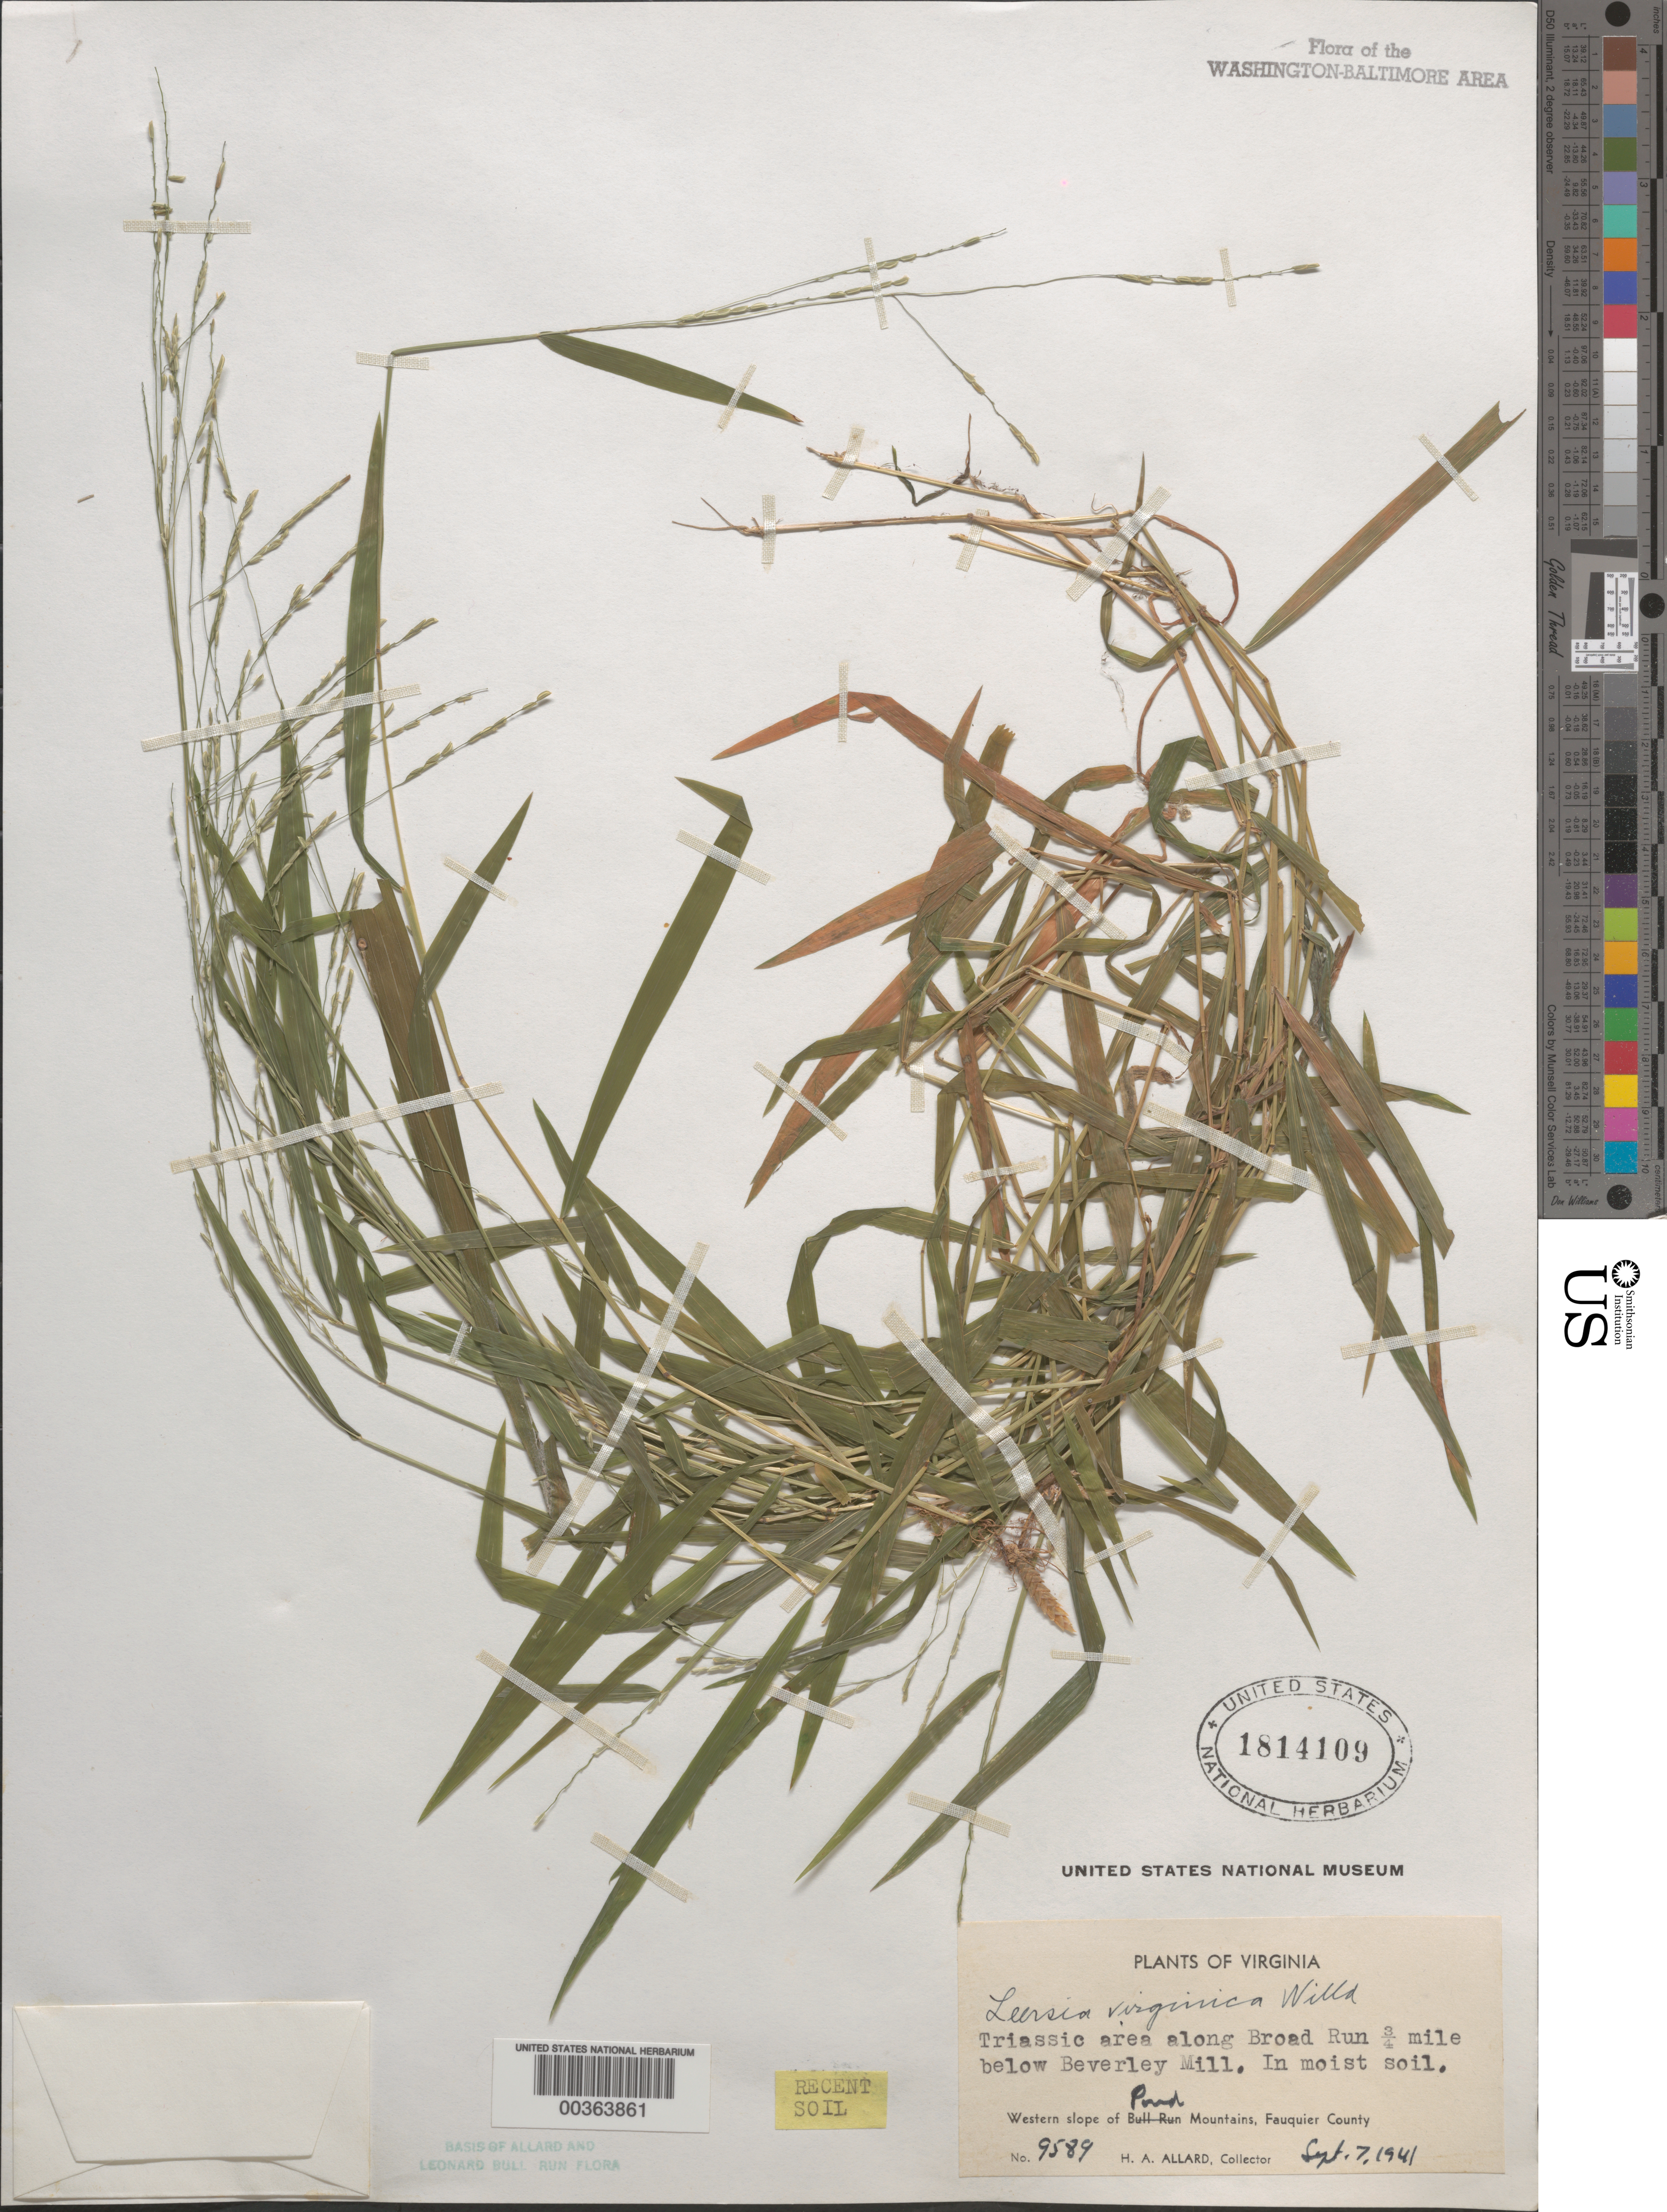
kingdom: Plantae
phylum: Tracheophyta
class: Liliopsida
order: Poales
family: Poaceae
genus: Leersia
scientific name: Leersia virginica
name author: Willd.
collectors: H. A. Allard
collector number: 9589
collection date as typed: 07 Sep 1941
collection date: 1941-09-07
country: United States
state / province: Virginia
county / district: Fauquier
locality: Broad Run below Beverley Mill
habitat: Along run in moist soil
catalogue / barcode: US 1814109